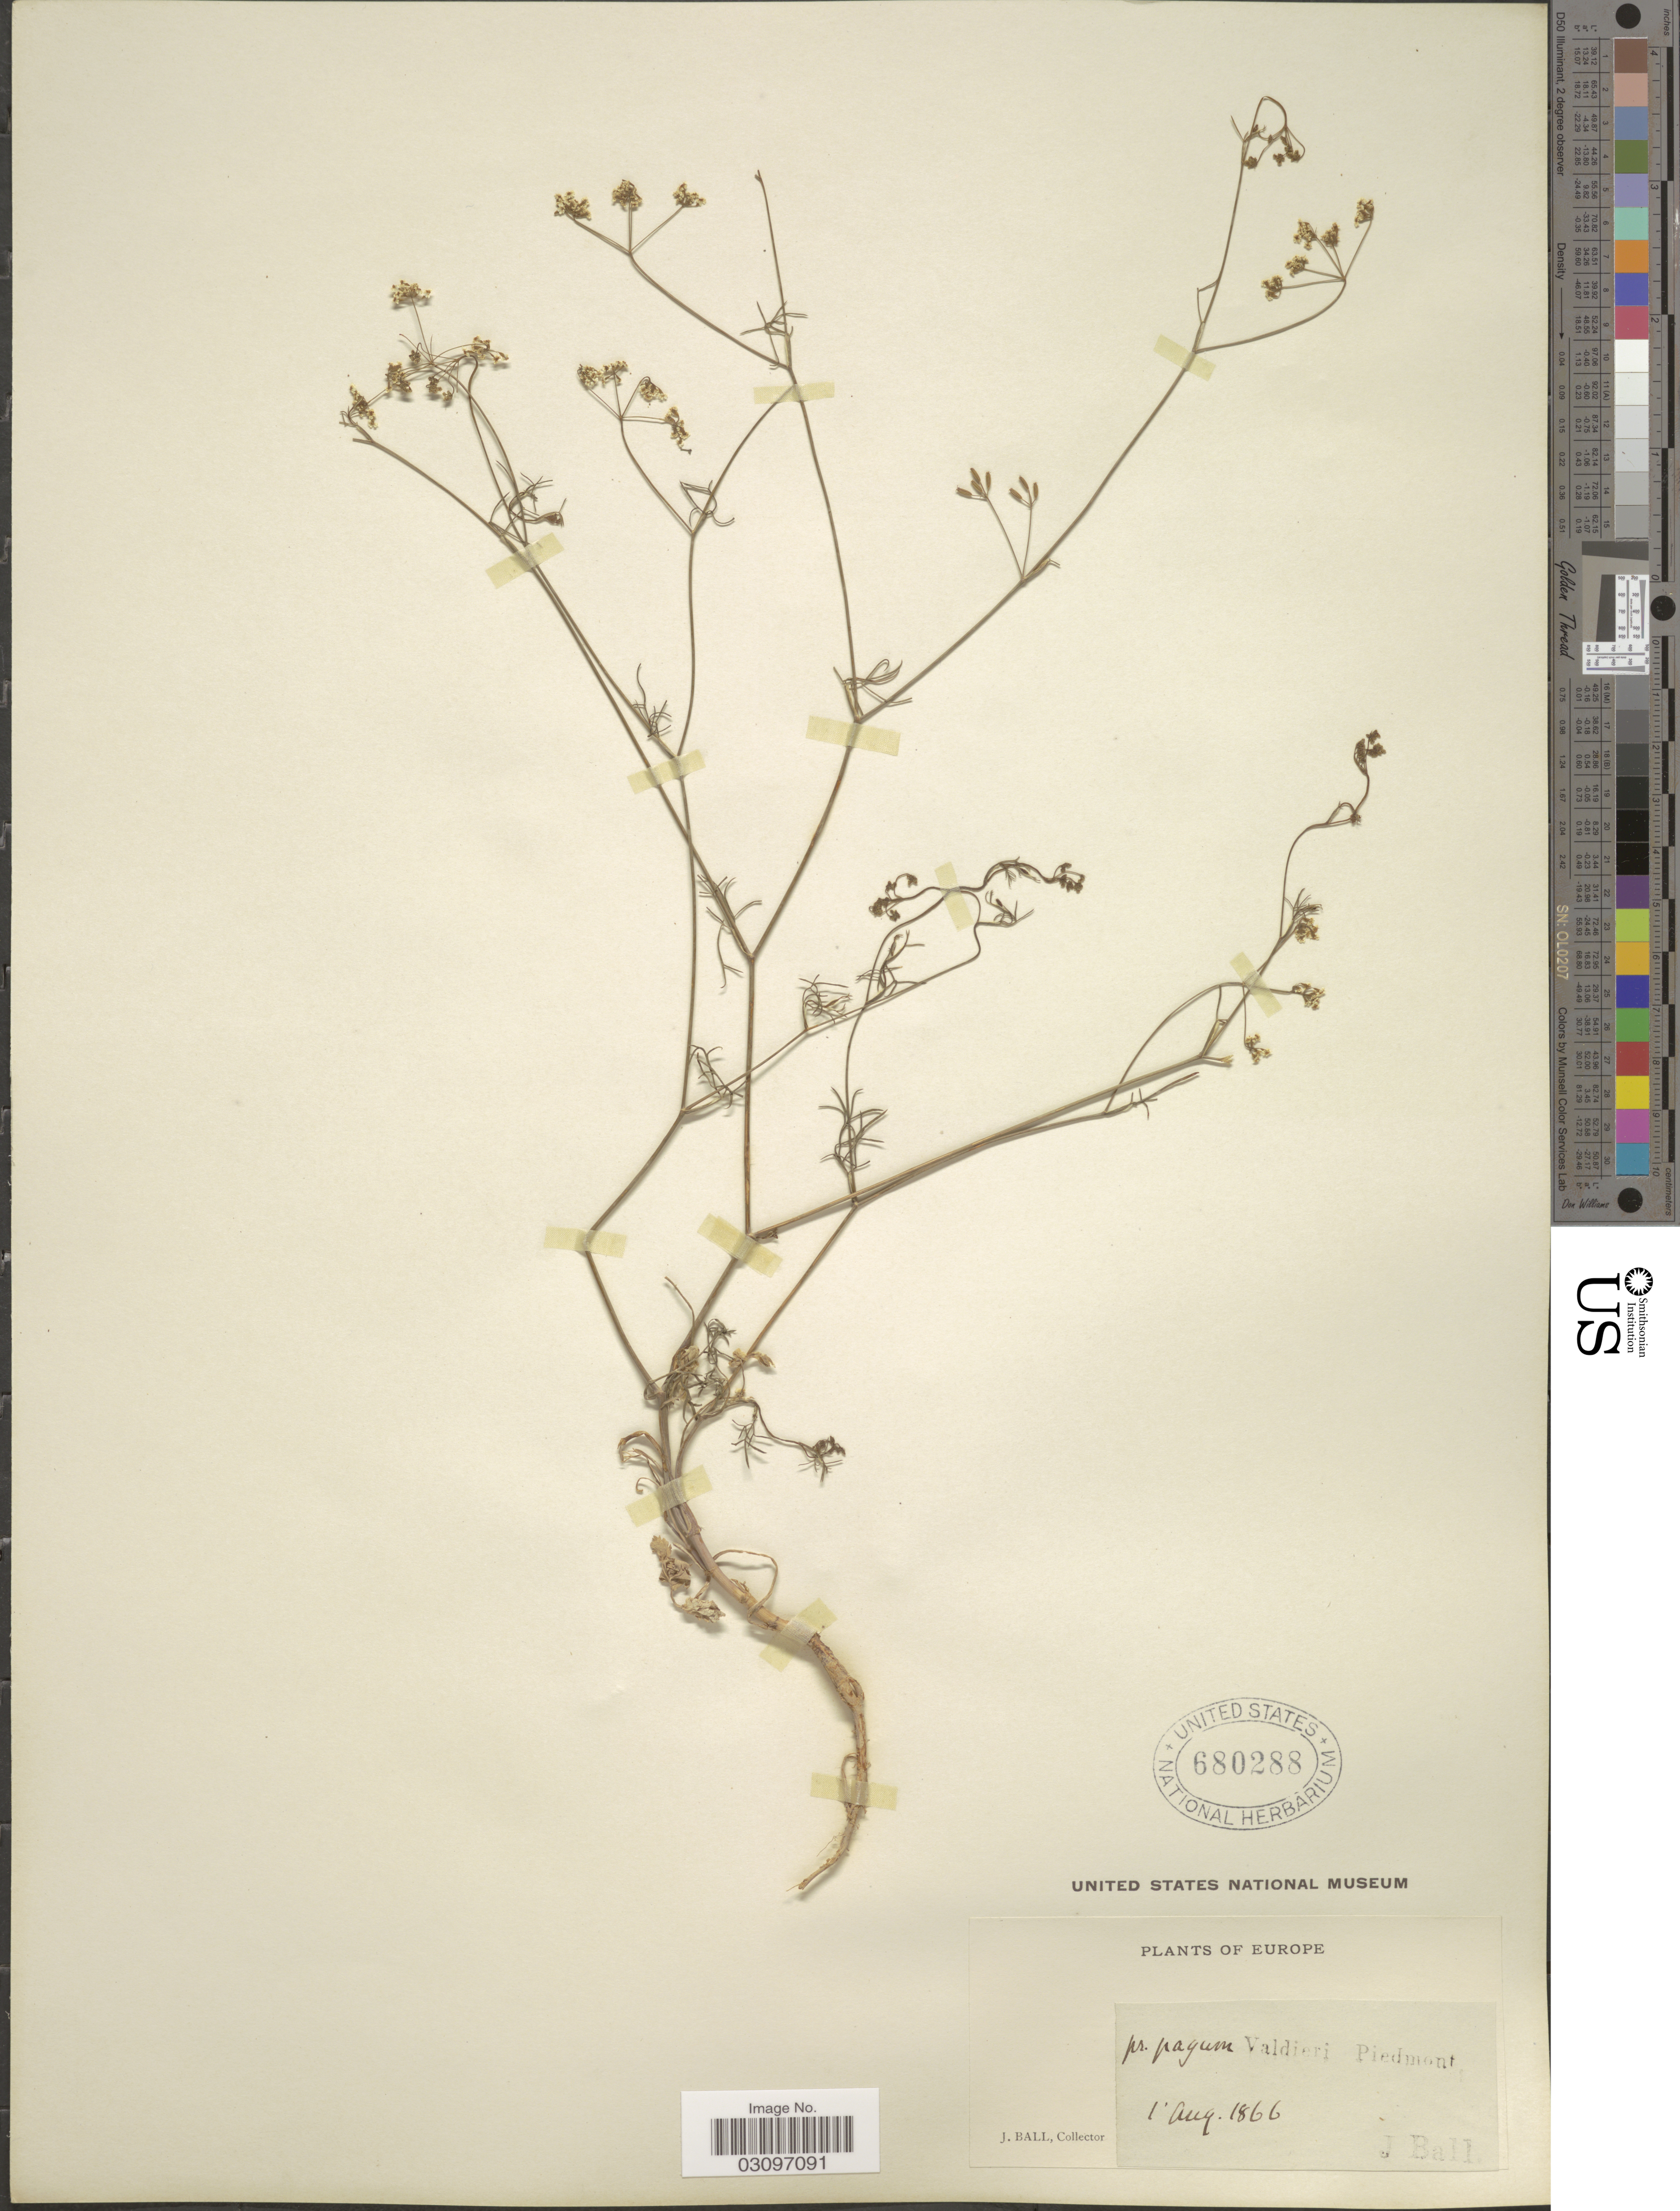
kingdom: Plantae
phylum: Tracheophyta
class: Magnoliopsida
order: Apiales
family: Apiaceae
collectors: J. Ball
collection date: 1866-08-01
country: Italy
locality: Europe. Pr. pagum Valdieri Piedmont.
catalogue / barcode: US 680288